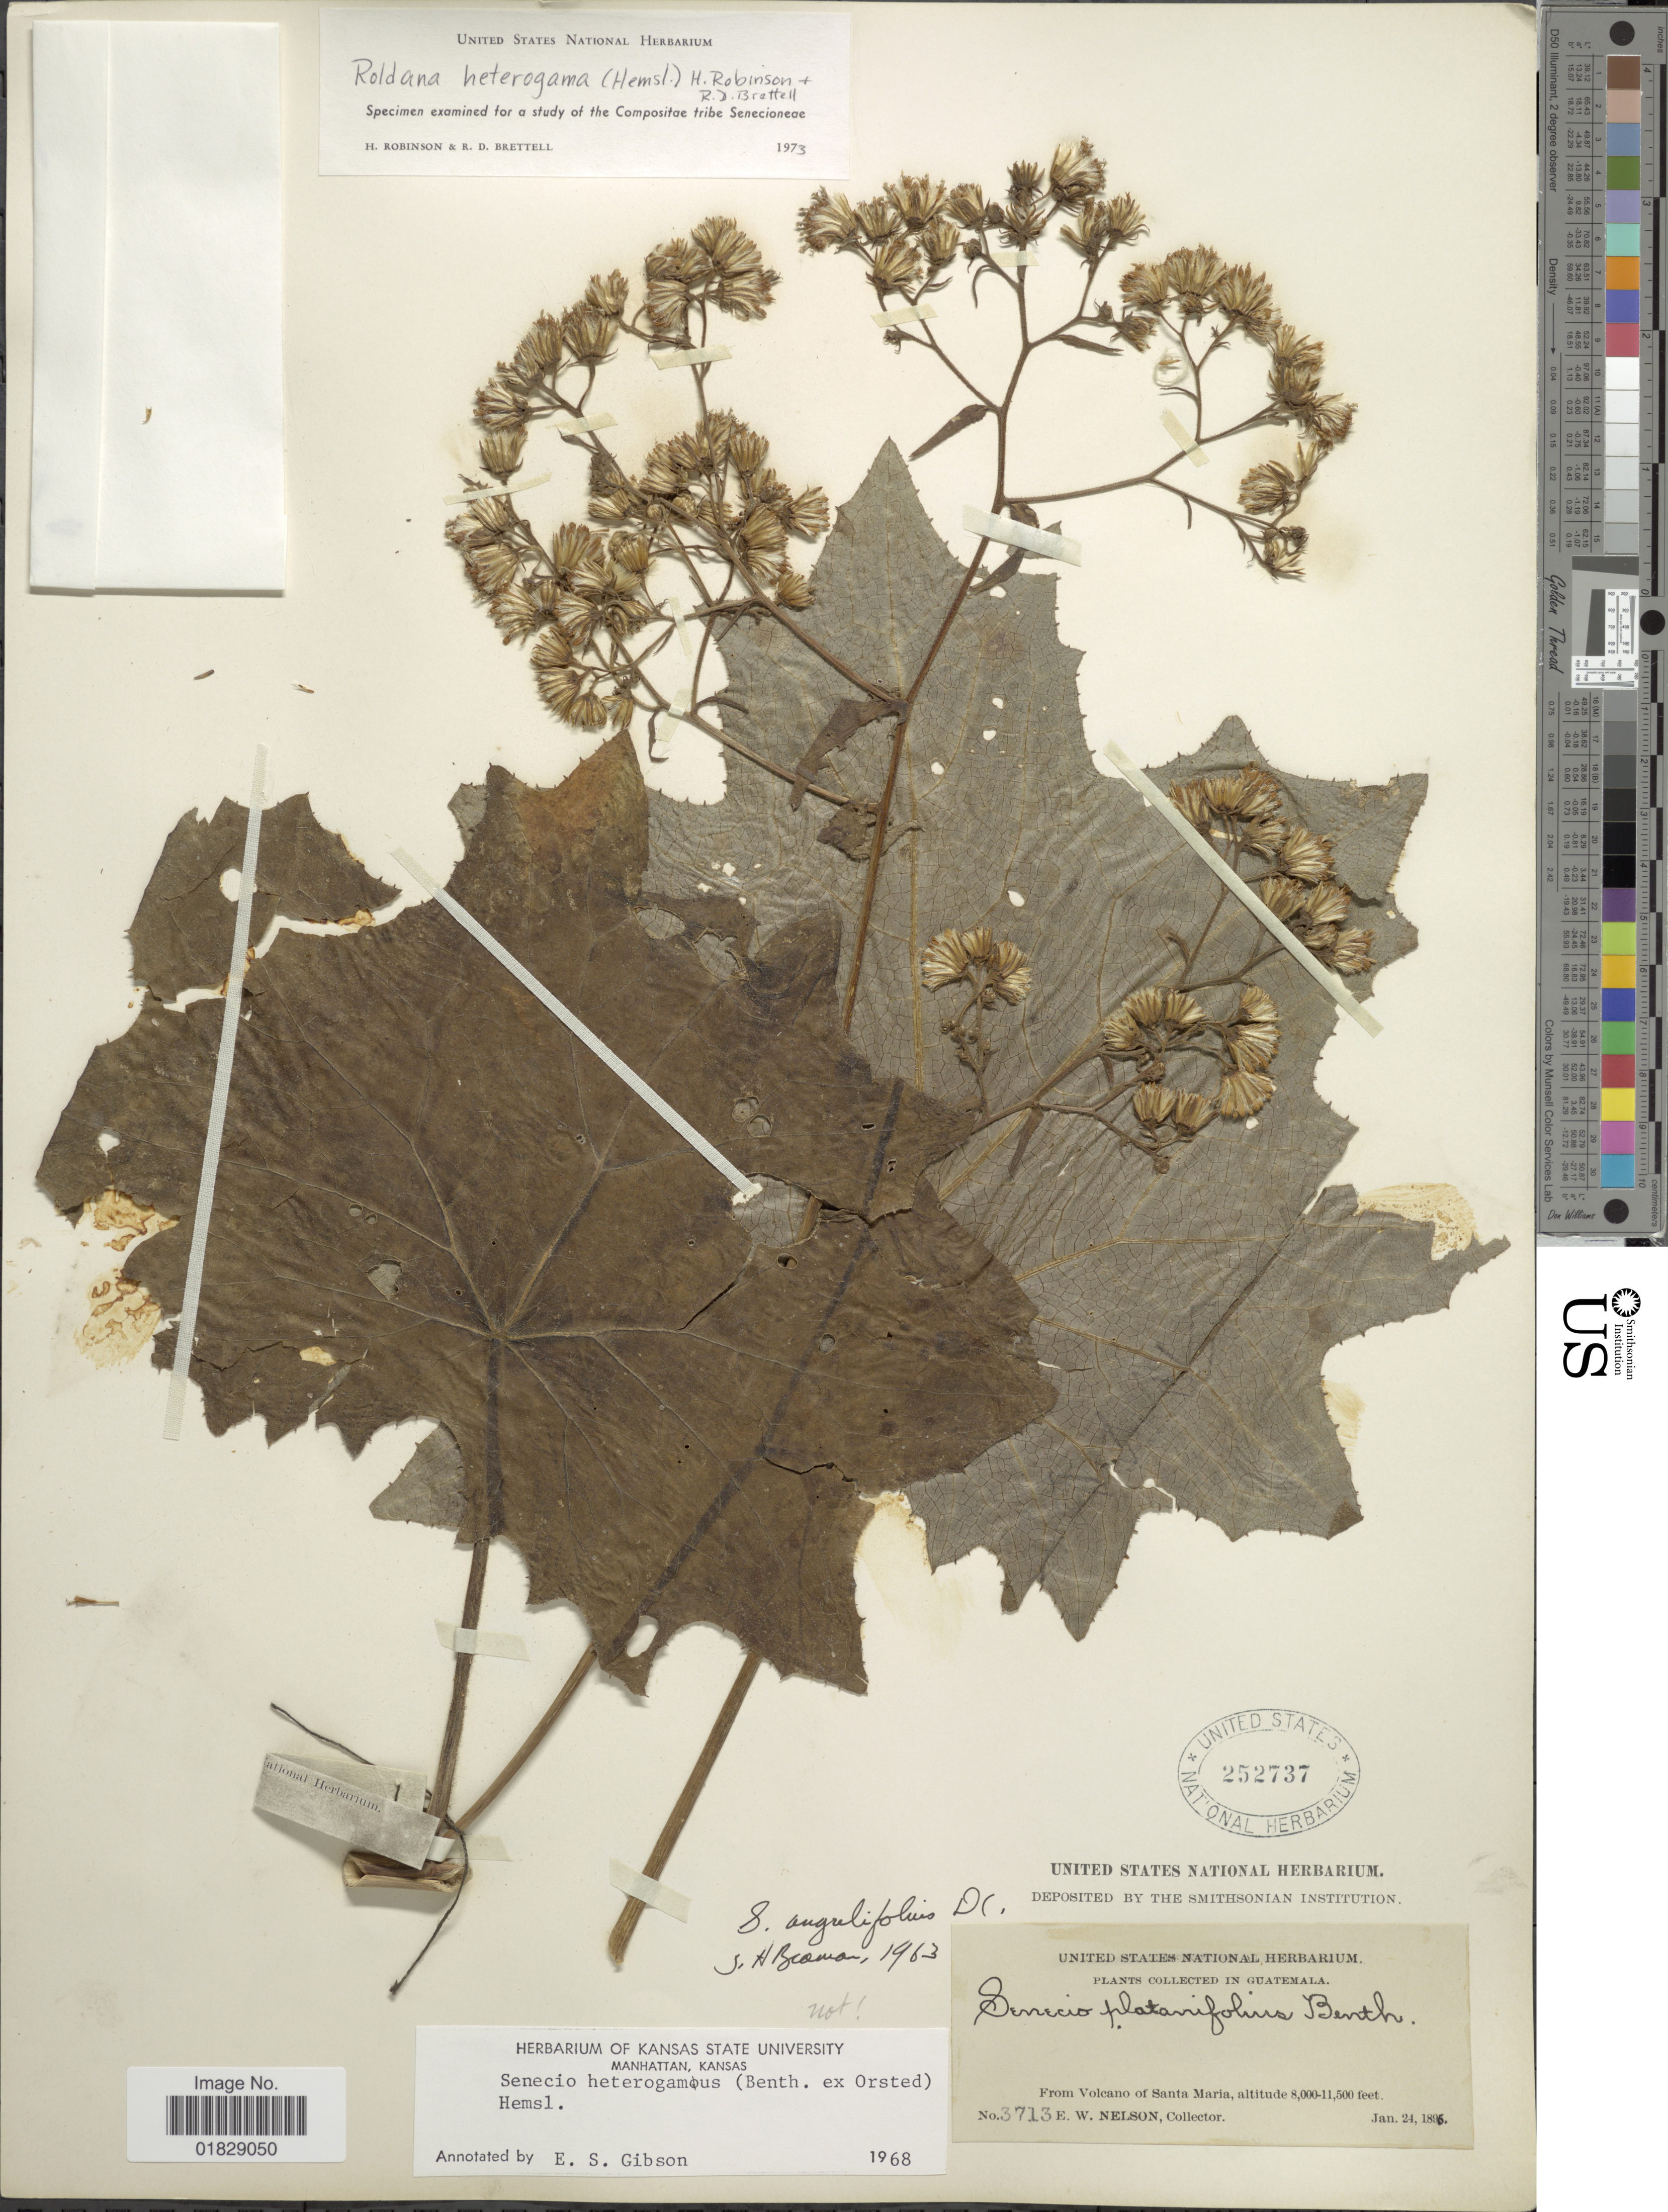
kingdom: Plantae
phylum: Tracheophyta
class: Magnoliopsida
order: Asterales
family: Asteraceae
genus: Roldana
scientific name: Roldana heterogama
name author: (Benth.) H. Rob. & Brettell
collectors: E. W. Nelson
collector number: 3713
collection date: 1895-01-24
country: Guatemala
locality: From Volcano of Santa Maria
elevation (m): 2438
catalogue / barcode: US 252737